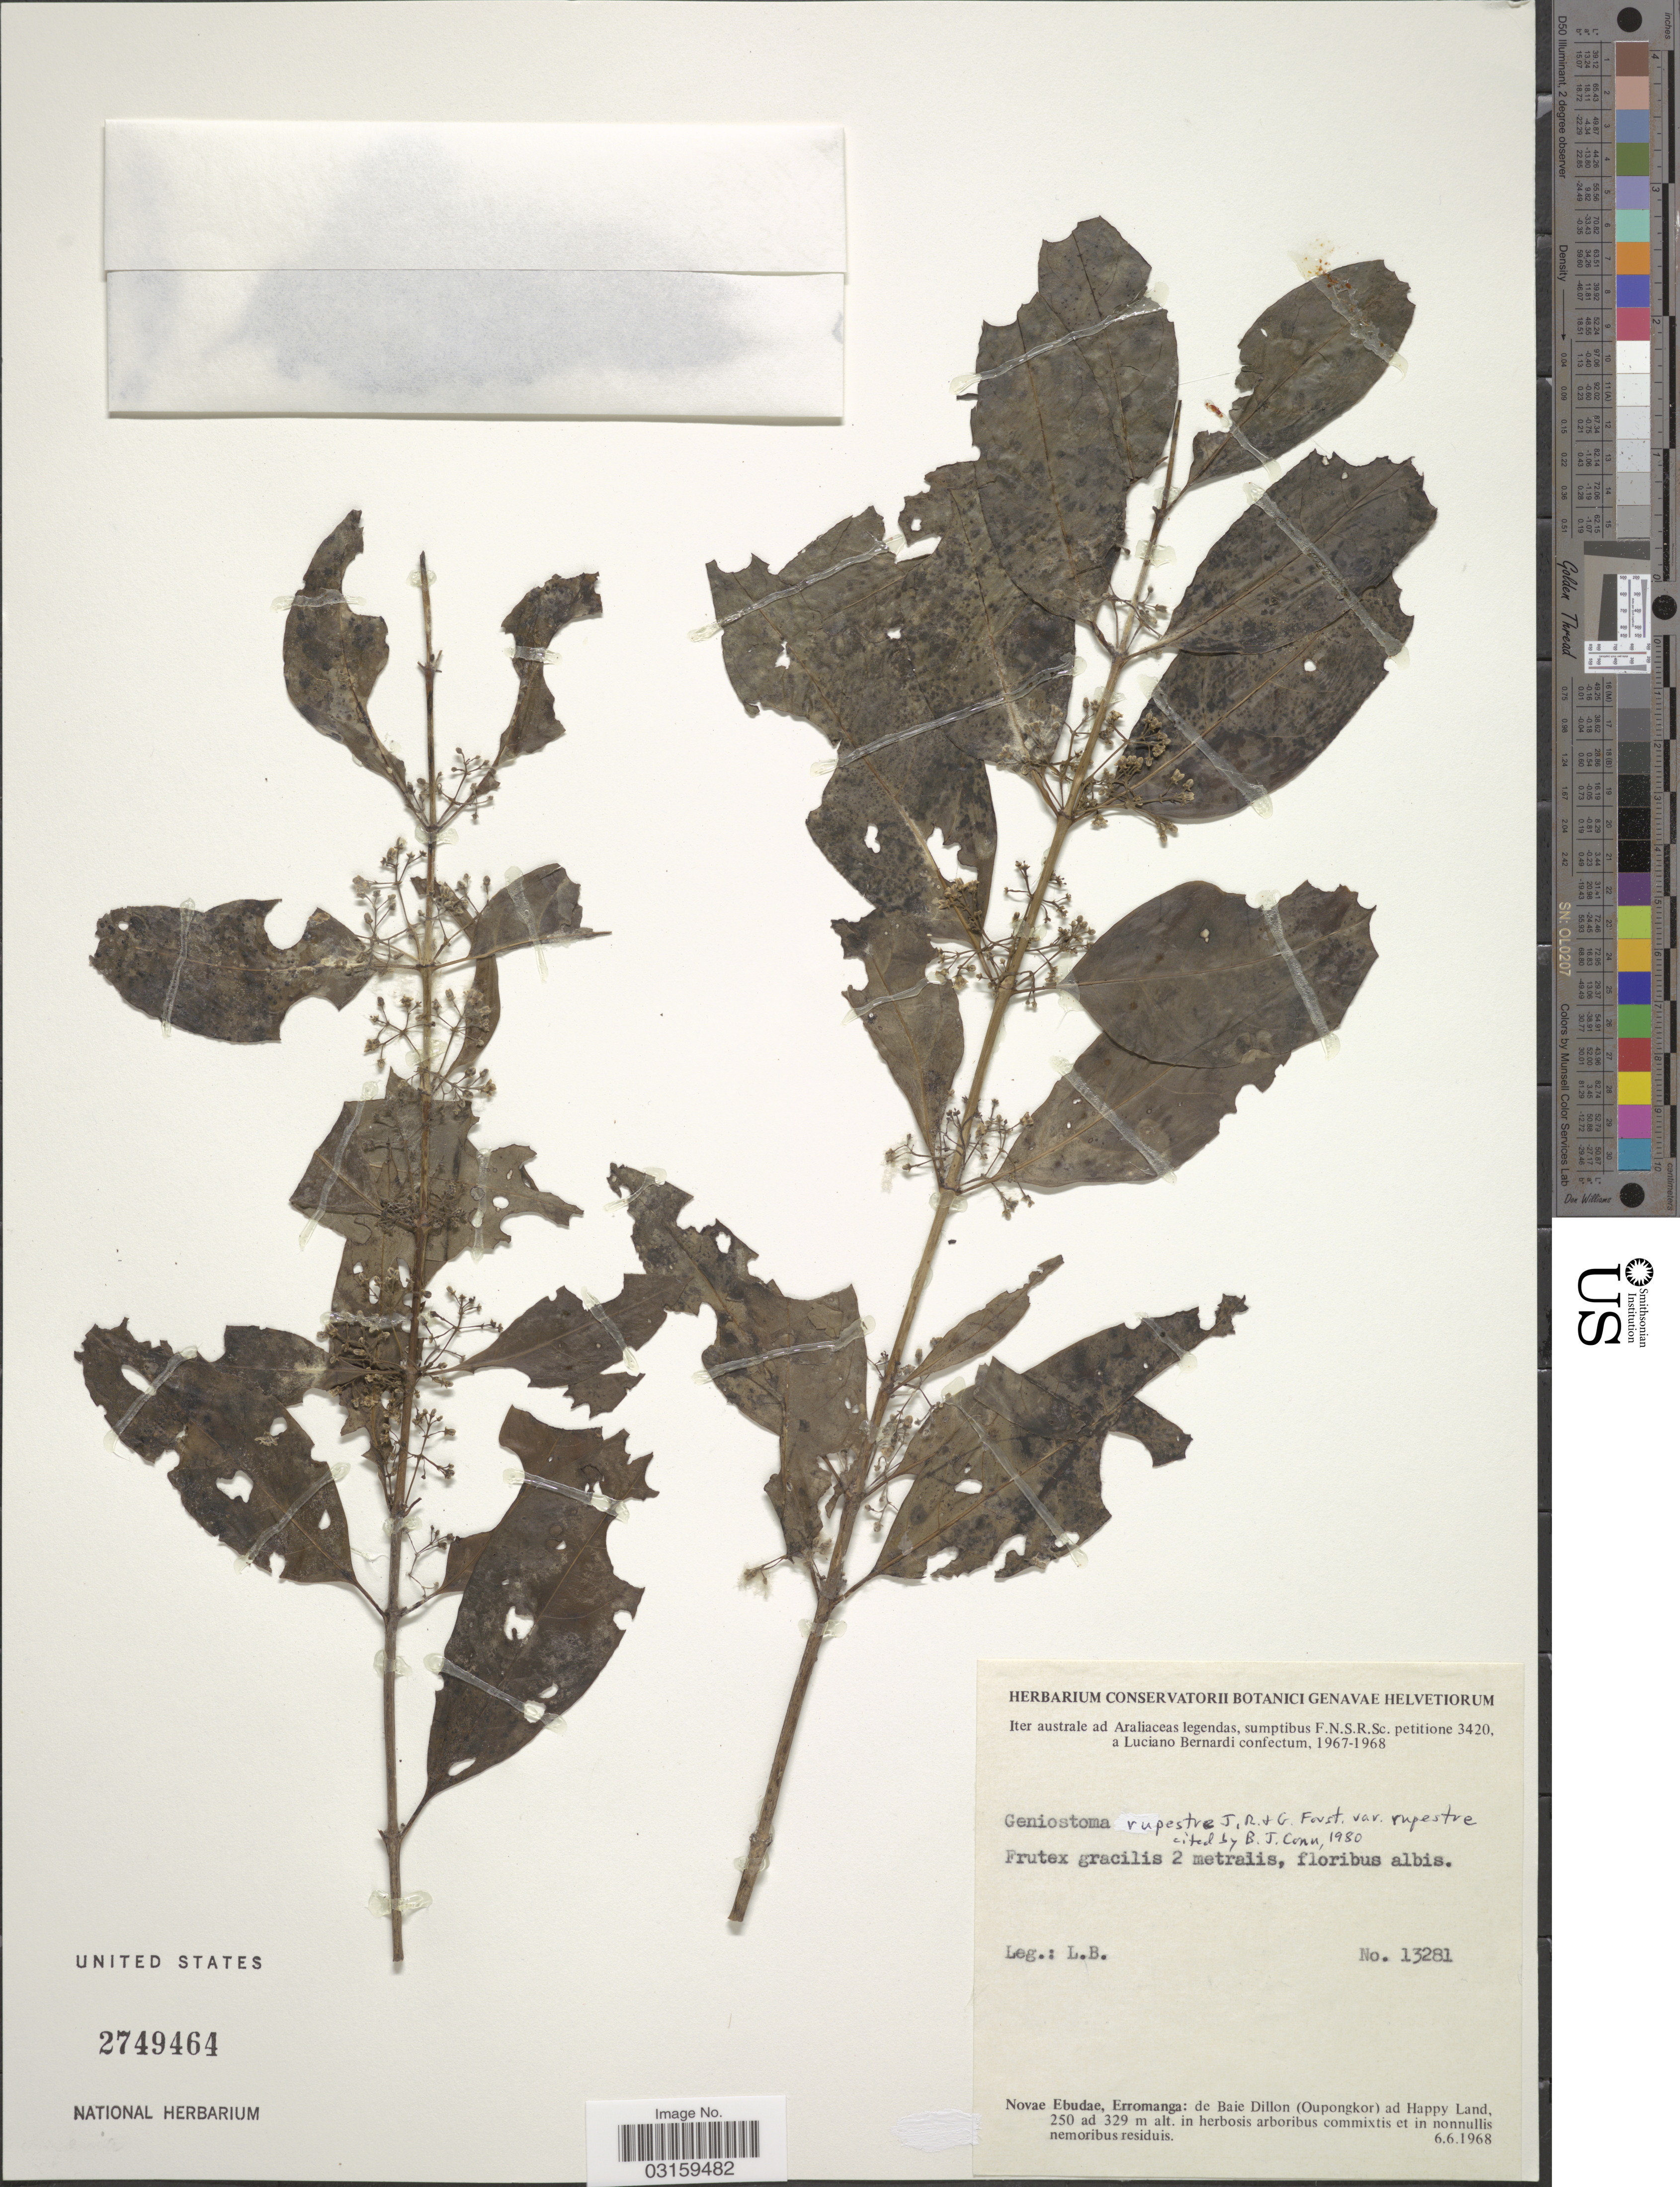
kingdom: Plantae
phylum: Tracheophyta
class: Magnoliopsida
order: Gentianales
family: Loganiaceae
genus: Geniostoma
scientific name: Geniostoma rupestre var. rupestre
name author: J.R. Forst. & G. Forst.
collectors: L. Bernardi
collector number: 13281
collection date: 1968-06-06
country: Vanuatu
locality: Novae Ebudae, Erromanga: de Baie Dillon (Oupongkor) ad Happy Land.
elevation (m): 250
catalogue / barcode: US 2749464